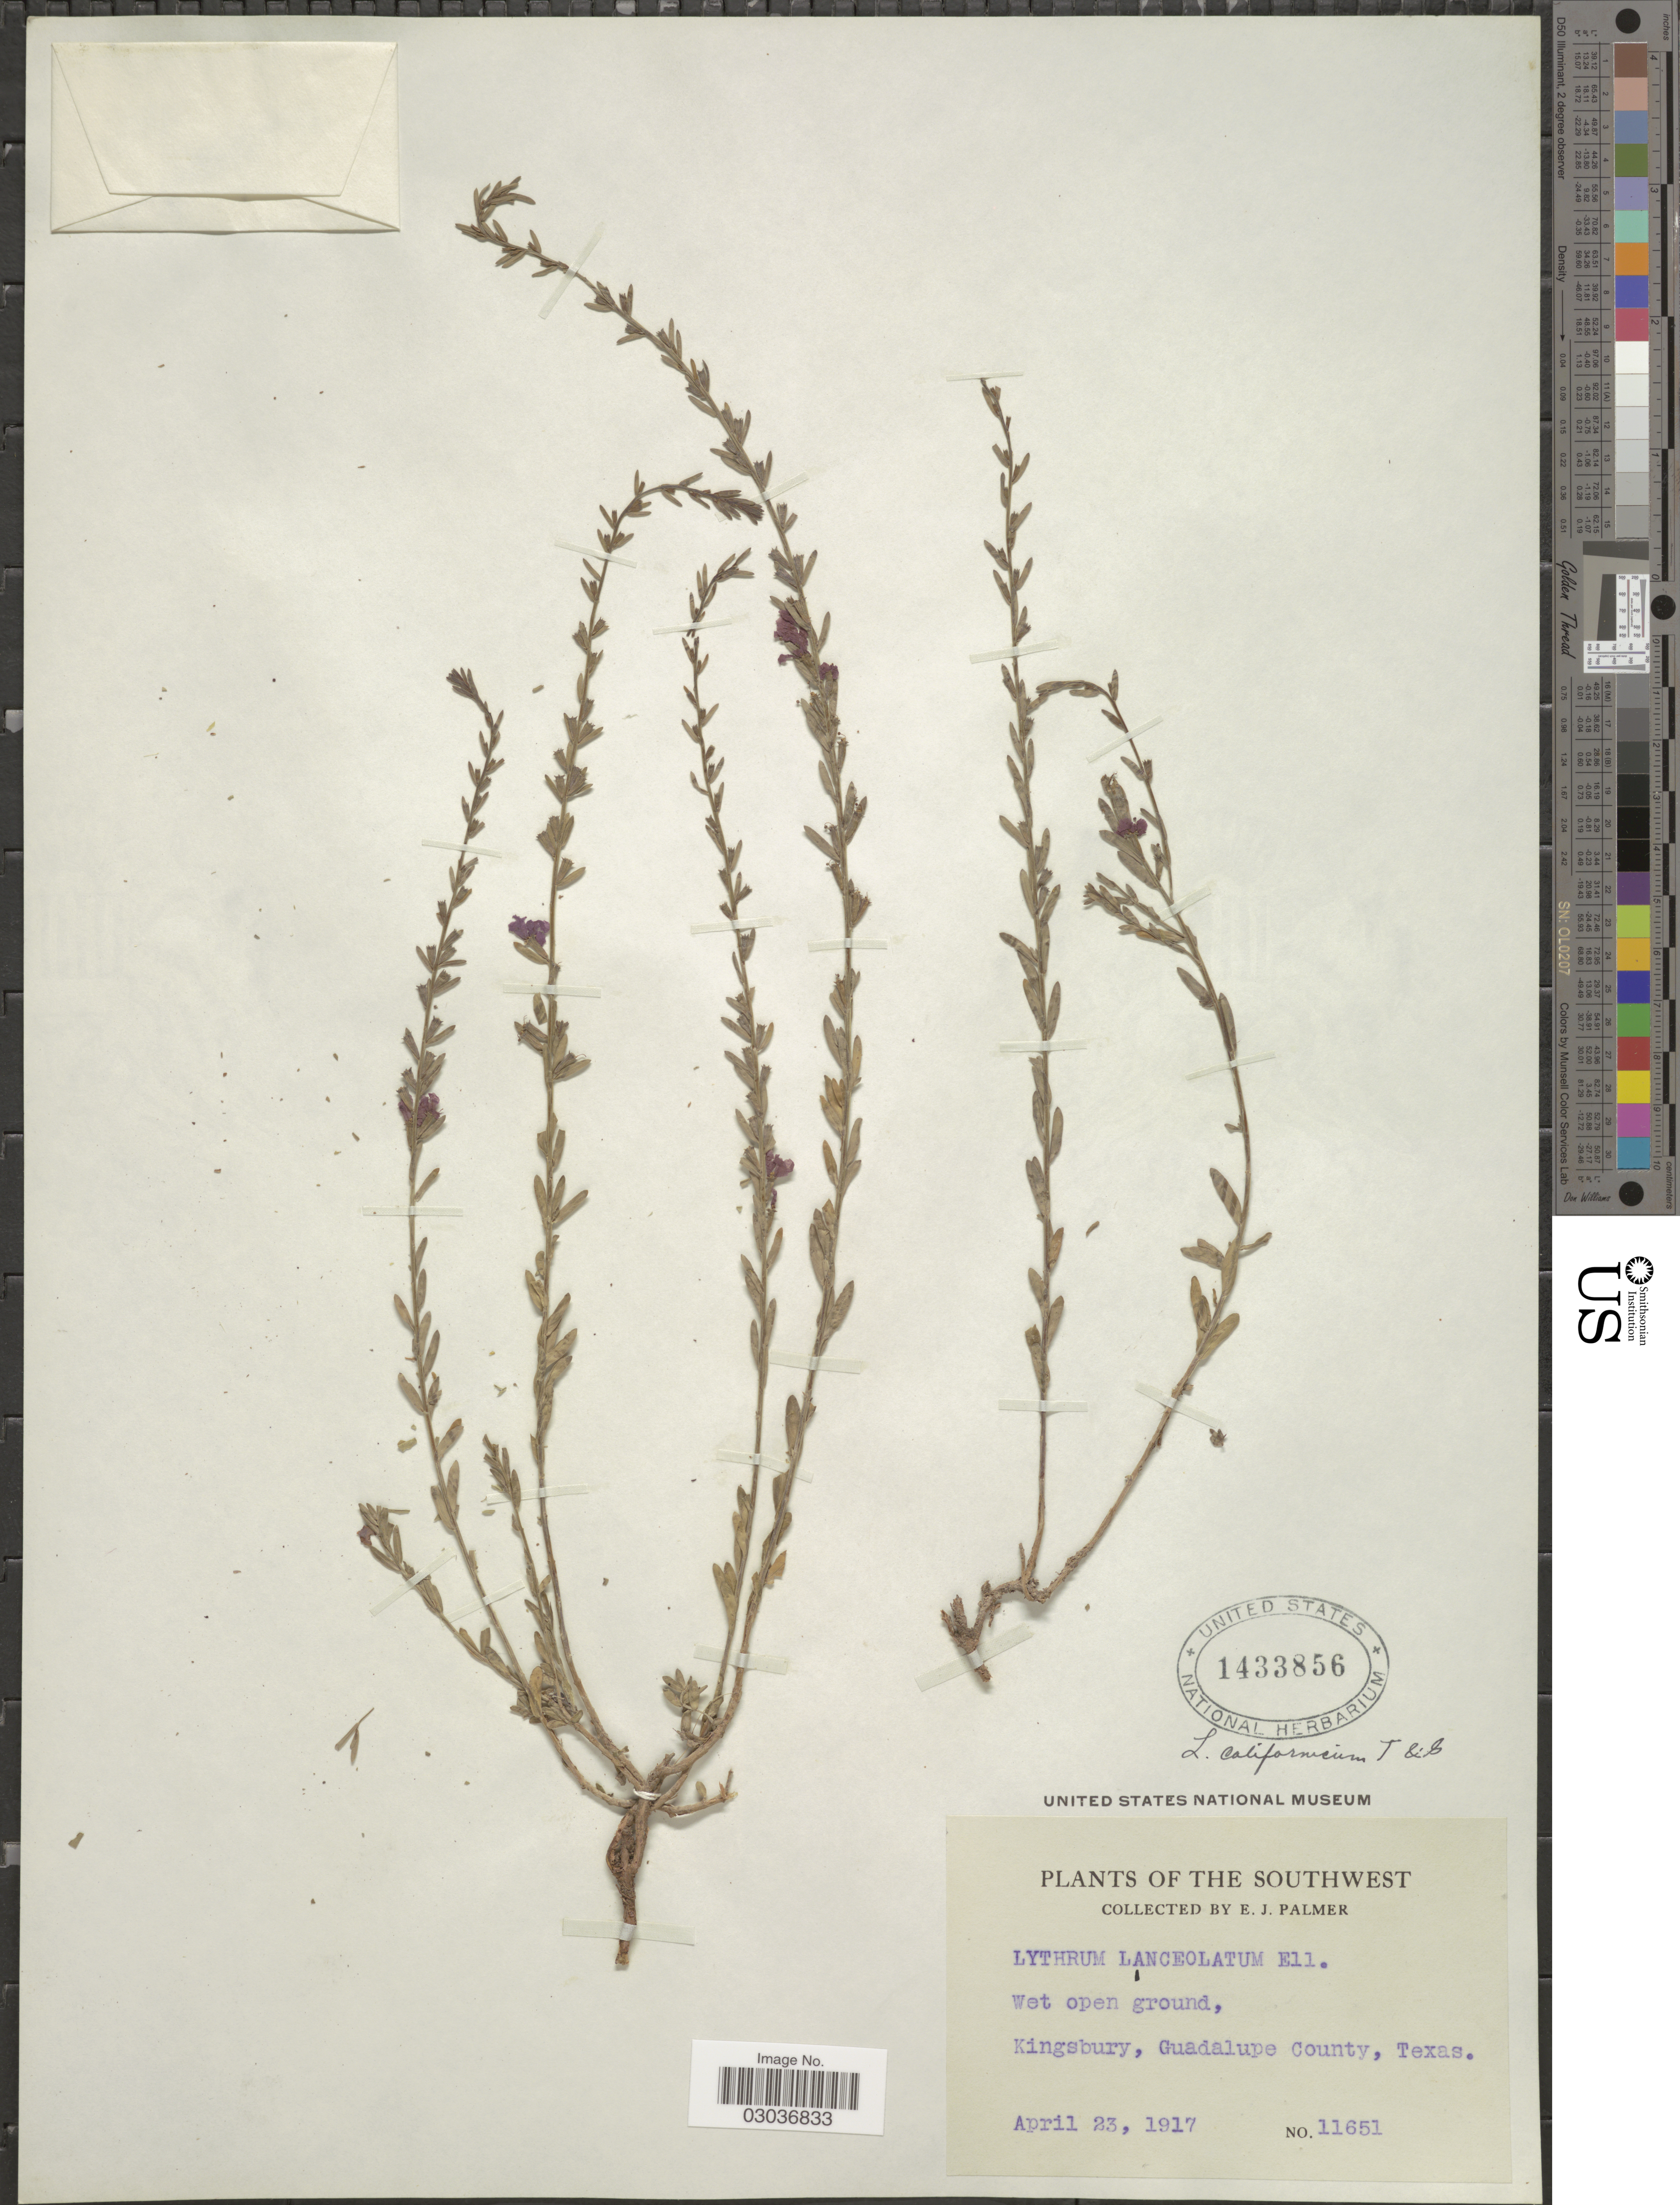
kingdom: Plantae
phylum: Tracheophyta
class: Magnoliopsida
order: Myrtales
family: Lythraceae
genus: Lythrum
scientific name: Lythrum californicum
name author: Torr. & A. Gray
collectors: E. J. Palmer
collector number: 11651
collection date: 1917-04-23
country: United States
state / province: Texas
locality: The Southwest. Kingsbury, Guadalupe County.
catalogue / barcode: US 1433856